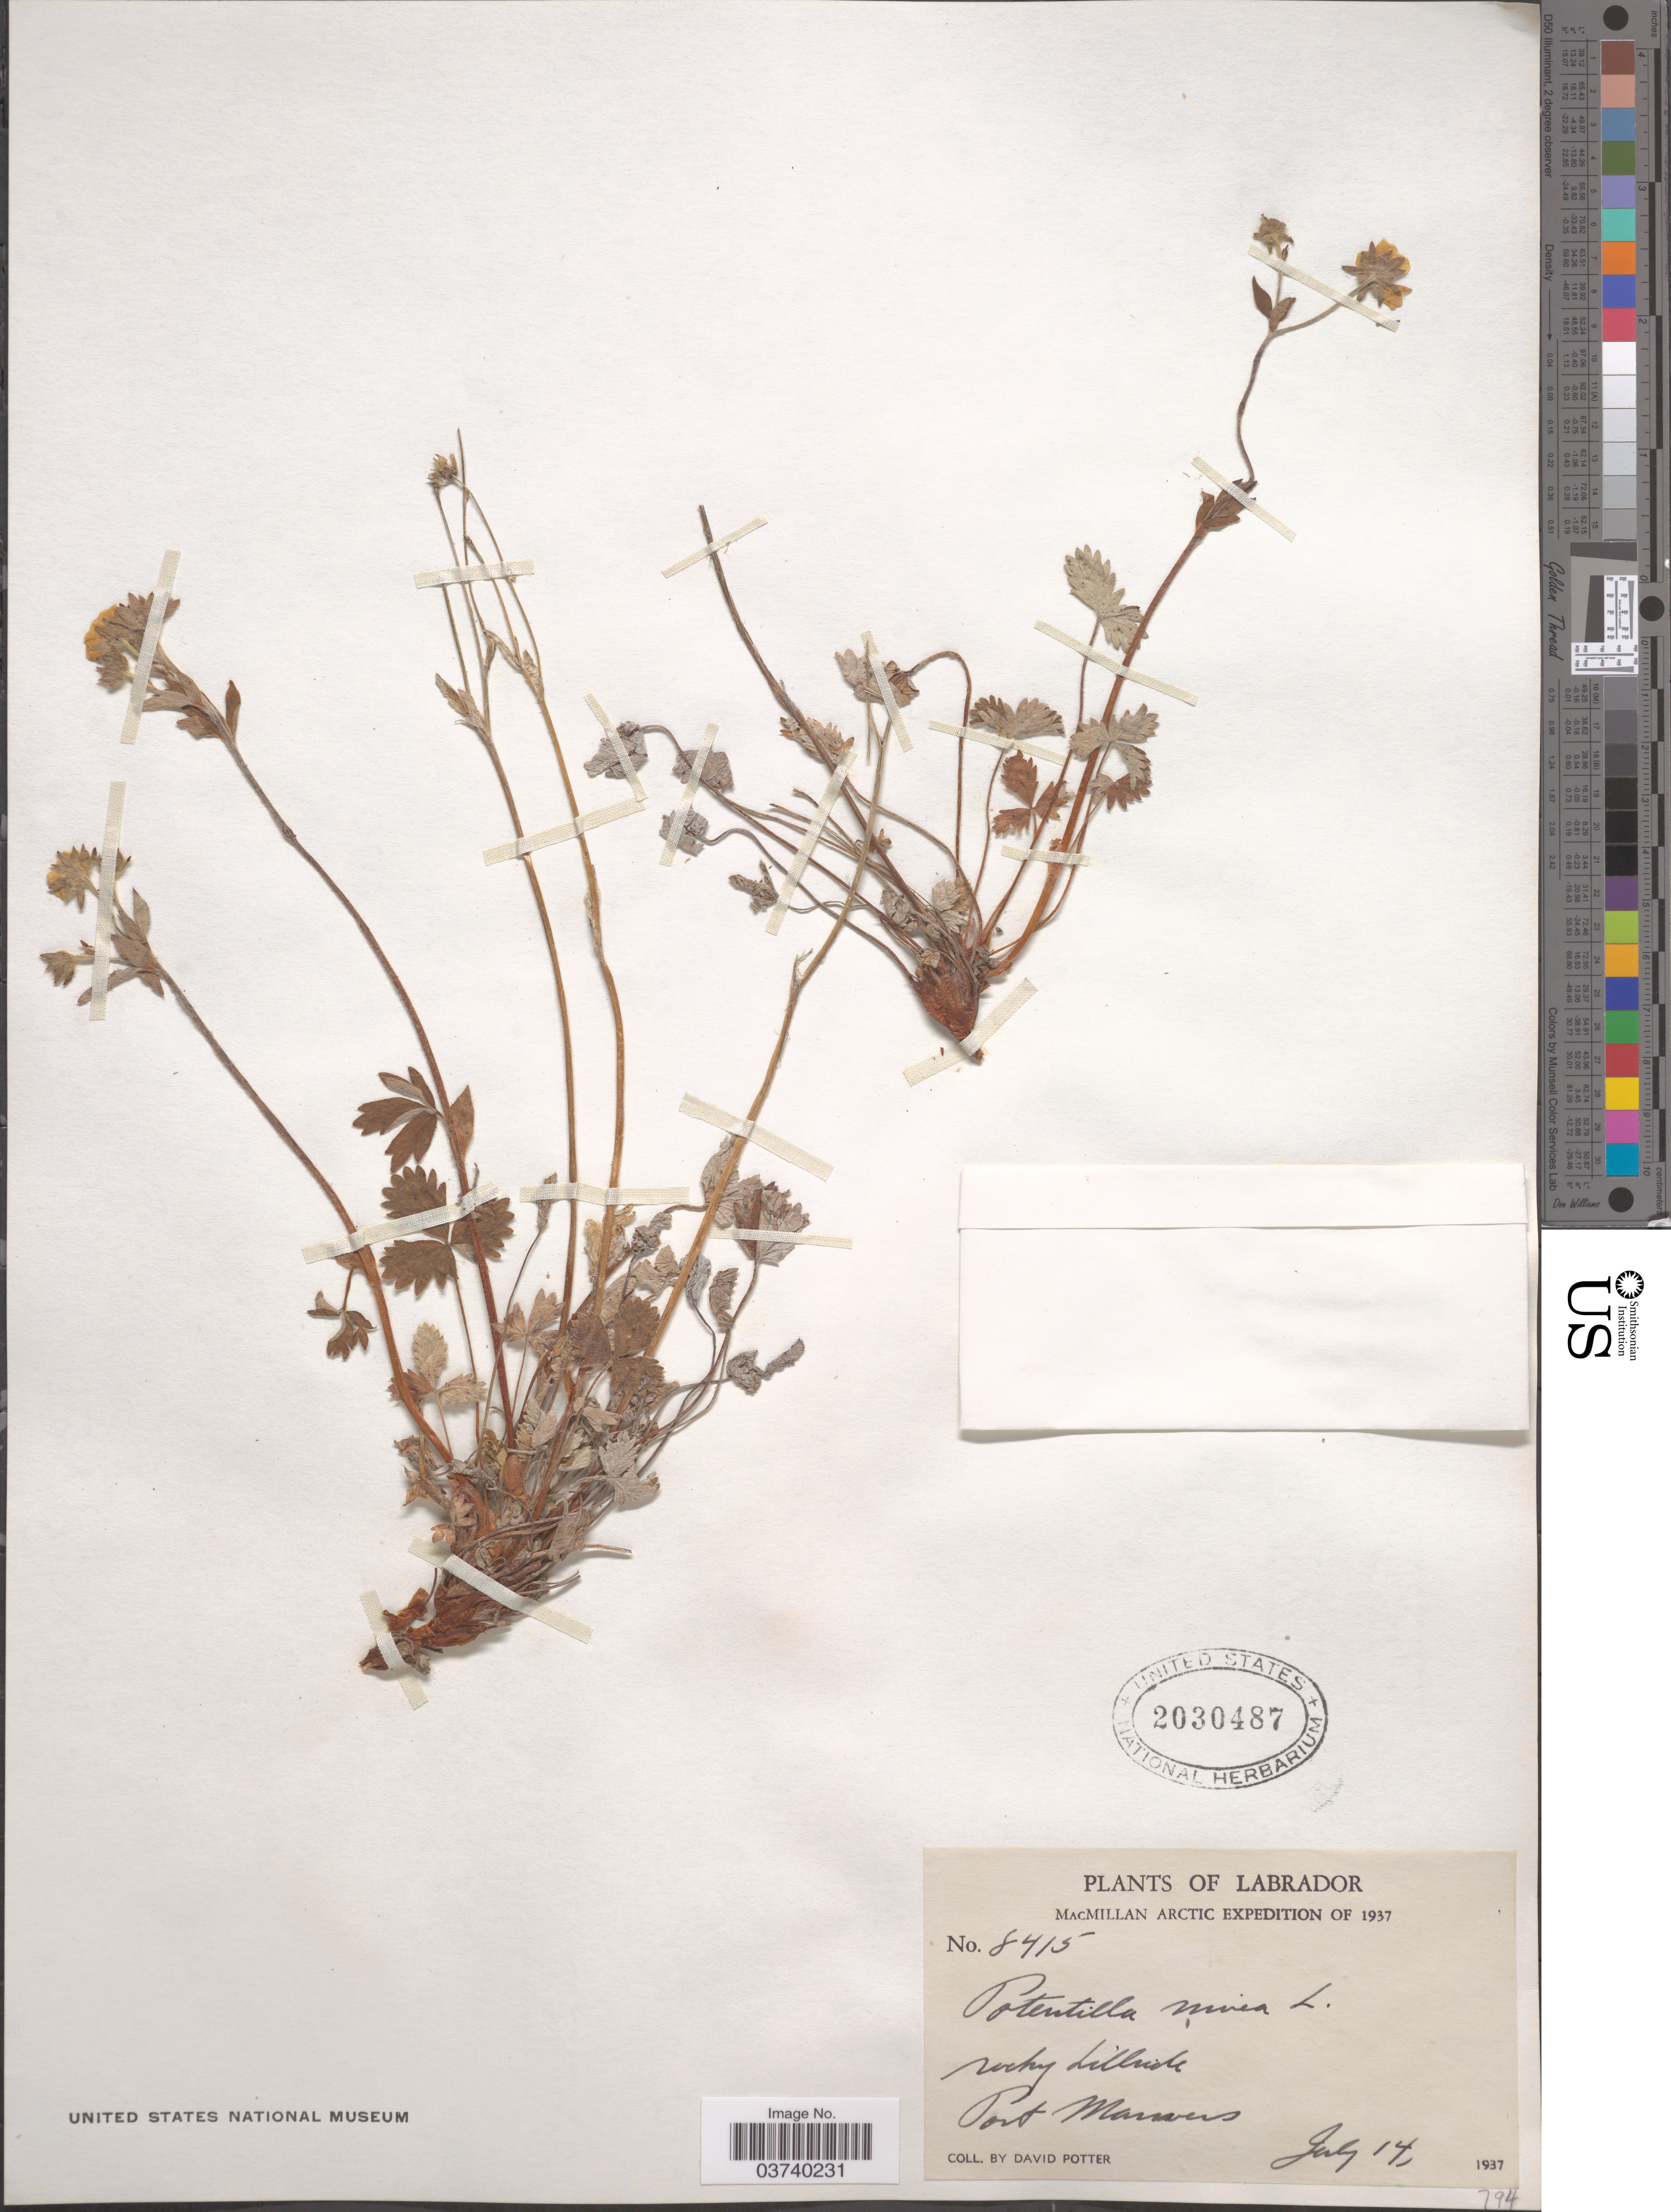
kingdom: Plantae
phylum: Tracheophyta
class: Magnoliopsida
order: Rosales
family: Rosaceae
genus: Potentilla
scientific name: Potentilla nivea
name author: L.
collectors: D. Potter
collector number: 8415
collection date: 1937-07-14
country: Canada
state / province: Newfoundland and Labrador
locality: Labrador. Port Manvers.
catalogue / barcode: US 2030487